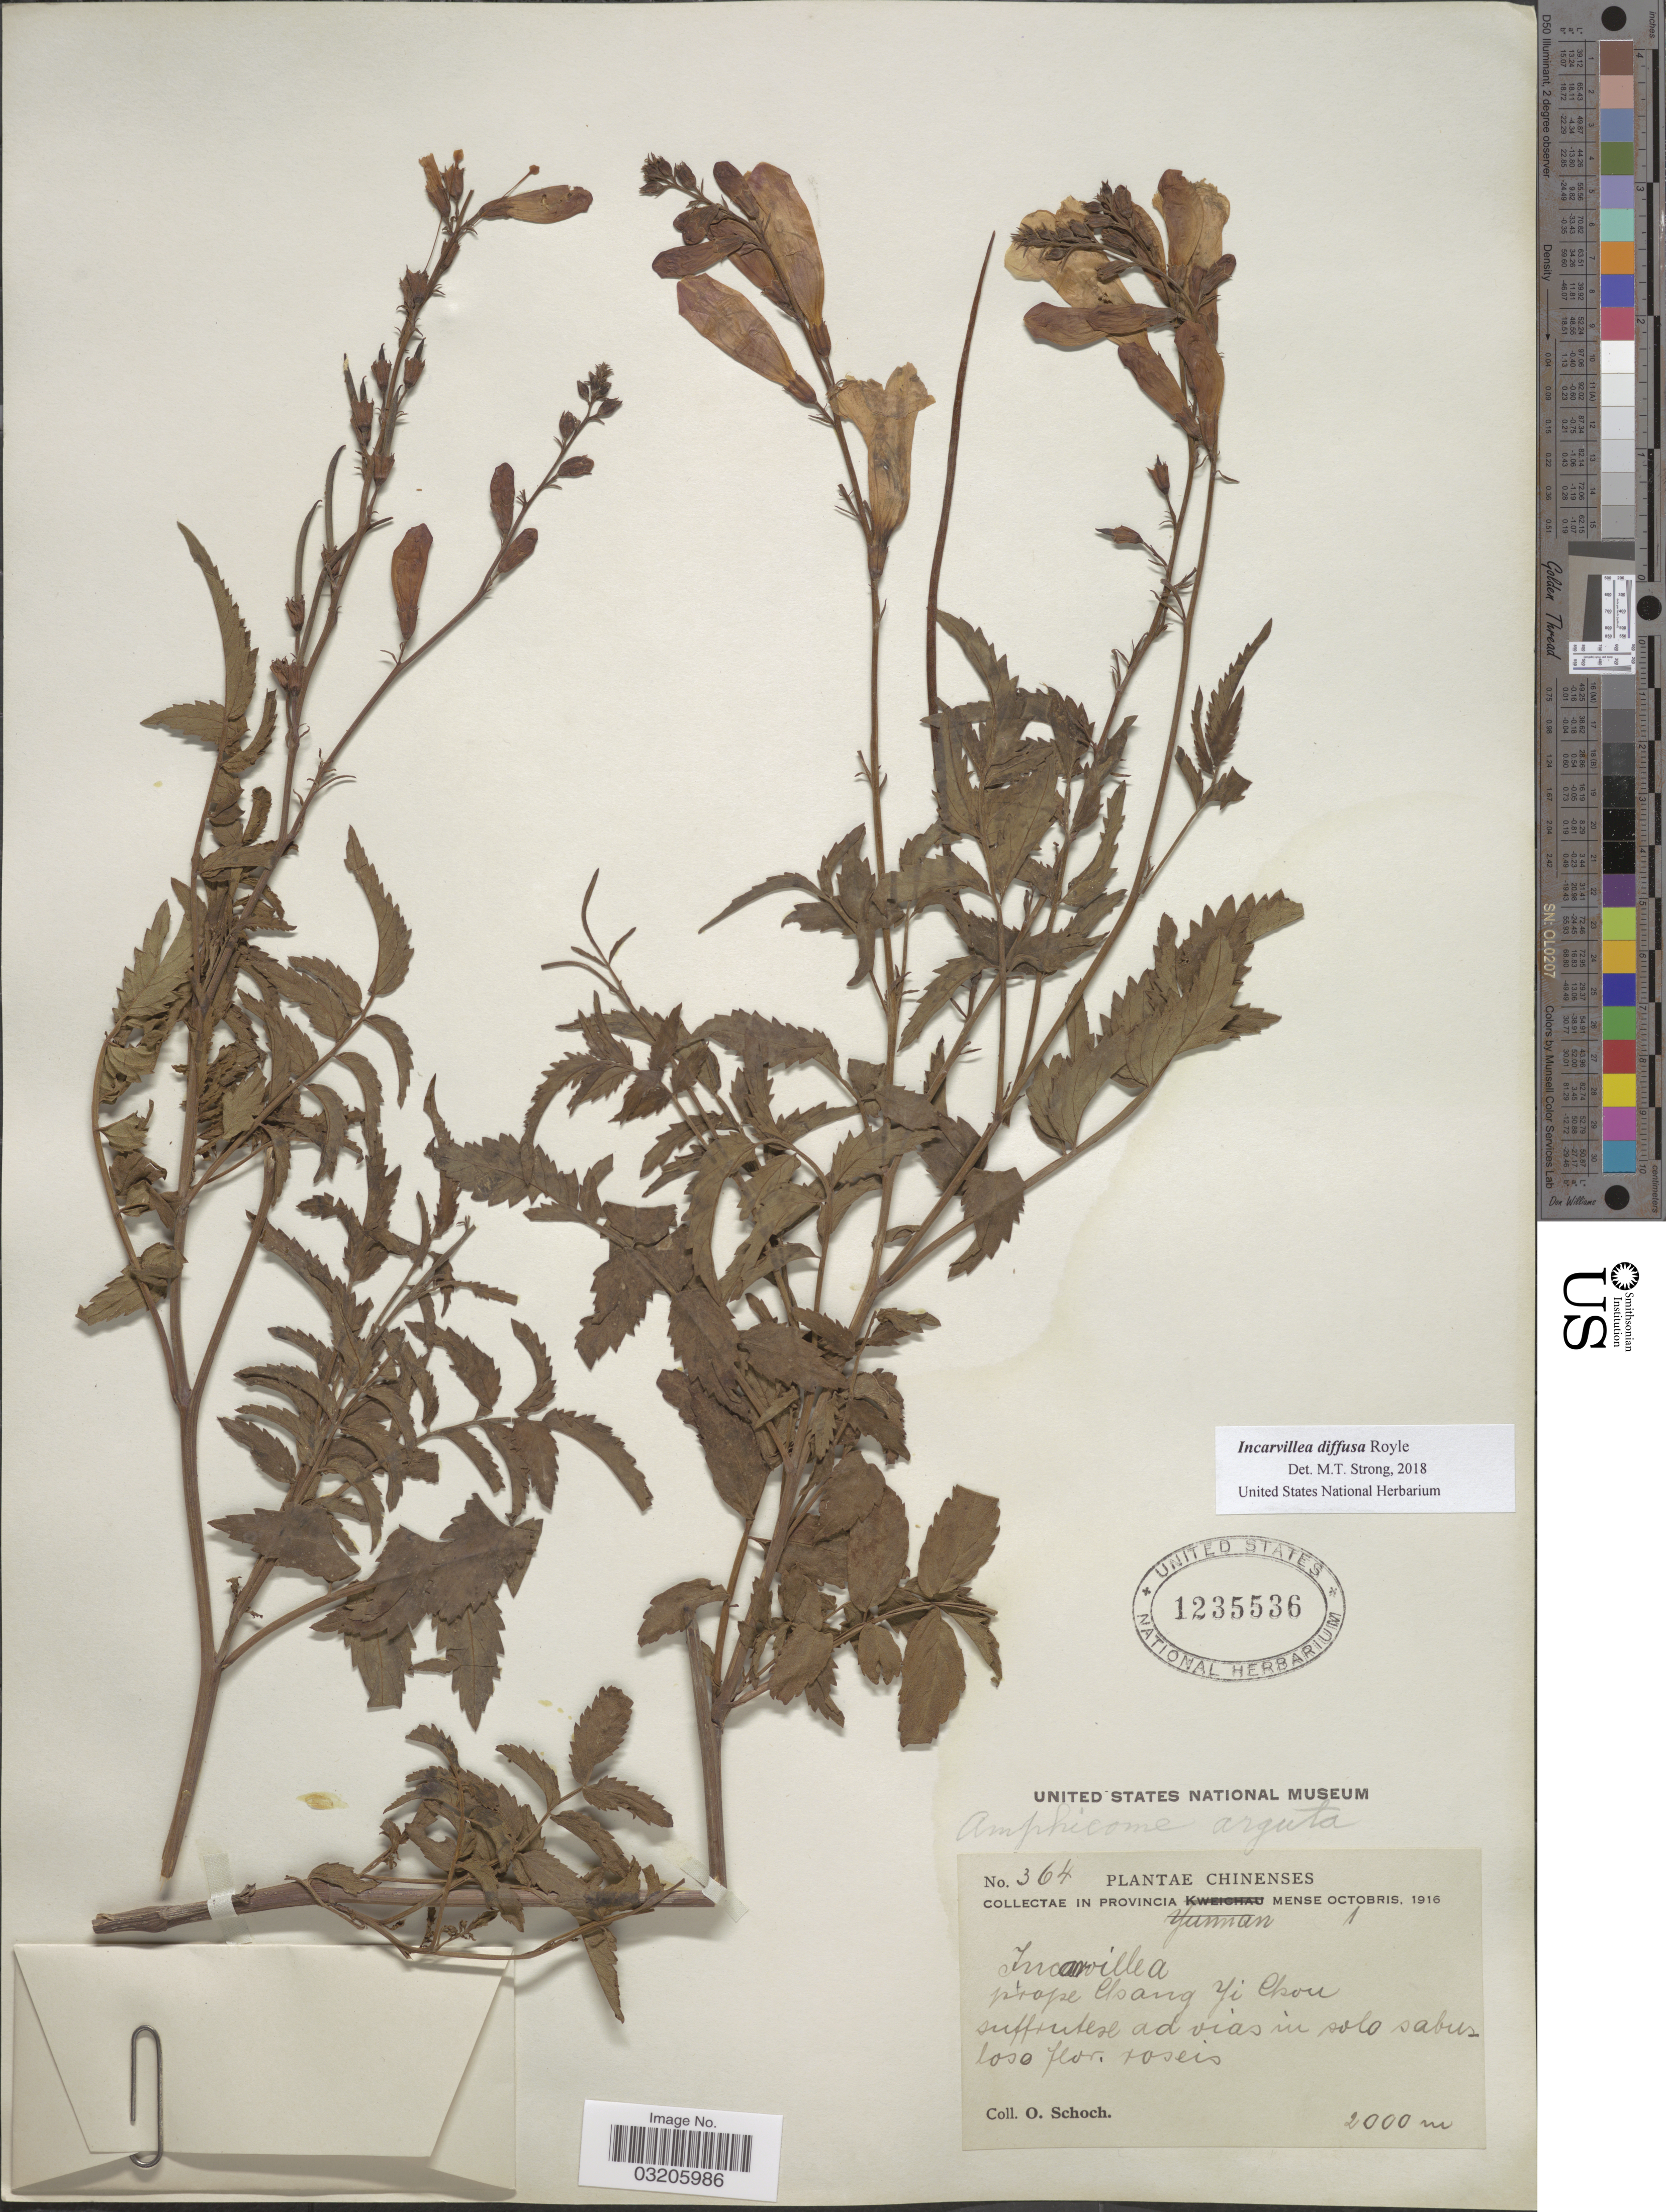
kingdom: Plantae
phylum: Tracheophyta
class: Magnoliopsida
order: Lamiales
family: Bignoniaceae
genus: Incarvillea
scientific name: Incarvillea diffusa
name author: Royle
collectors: O. Schoch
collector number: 364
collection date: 1916-10-01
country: China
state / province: Yunnan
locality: Prope along [interpreted] Yi Chou.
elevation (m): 2000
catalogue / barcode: US 1235536